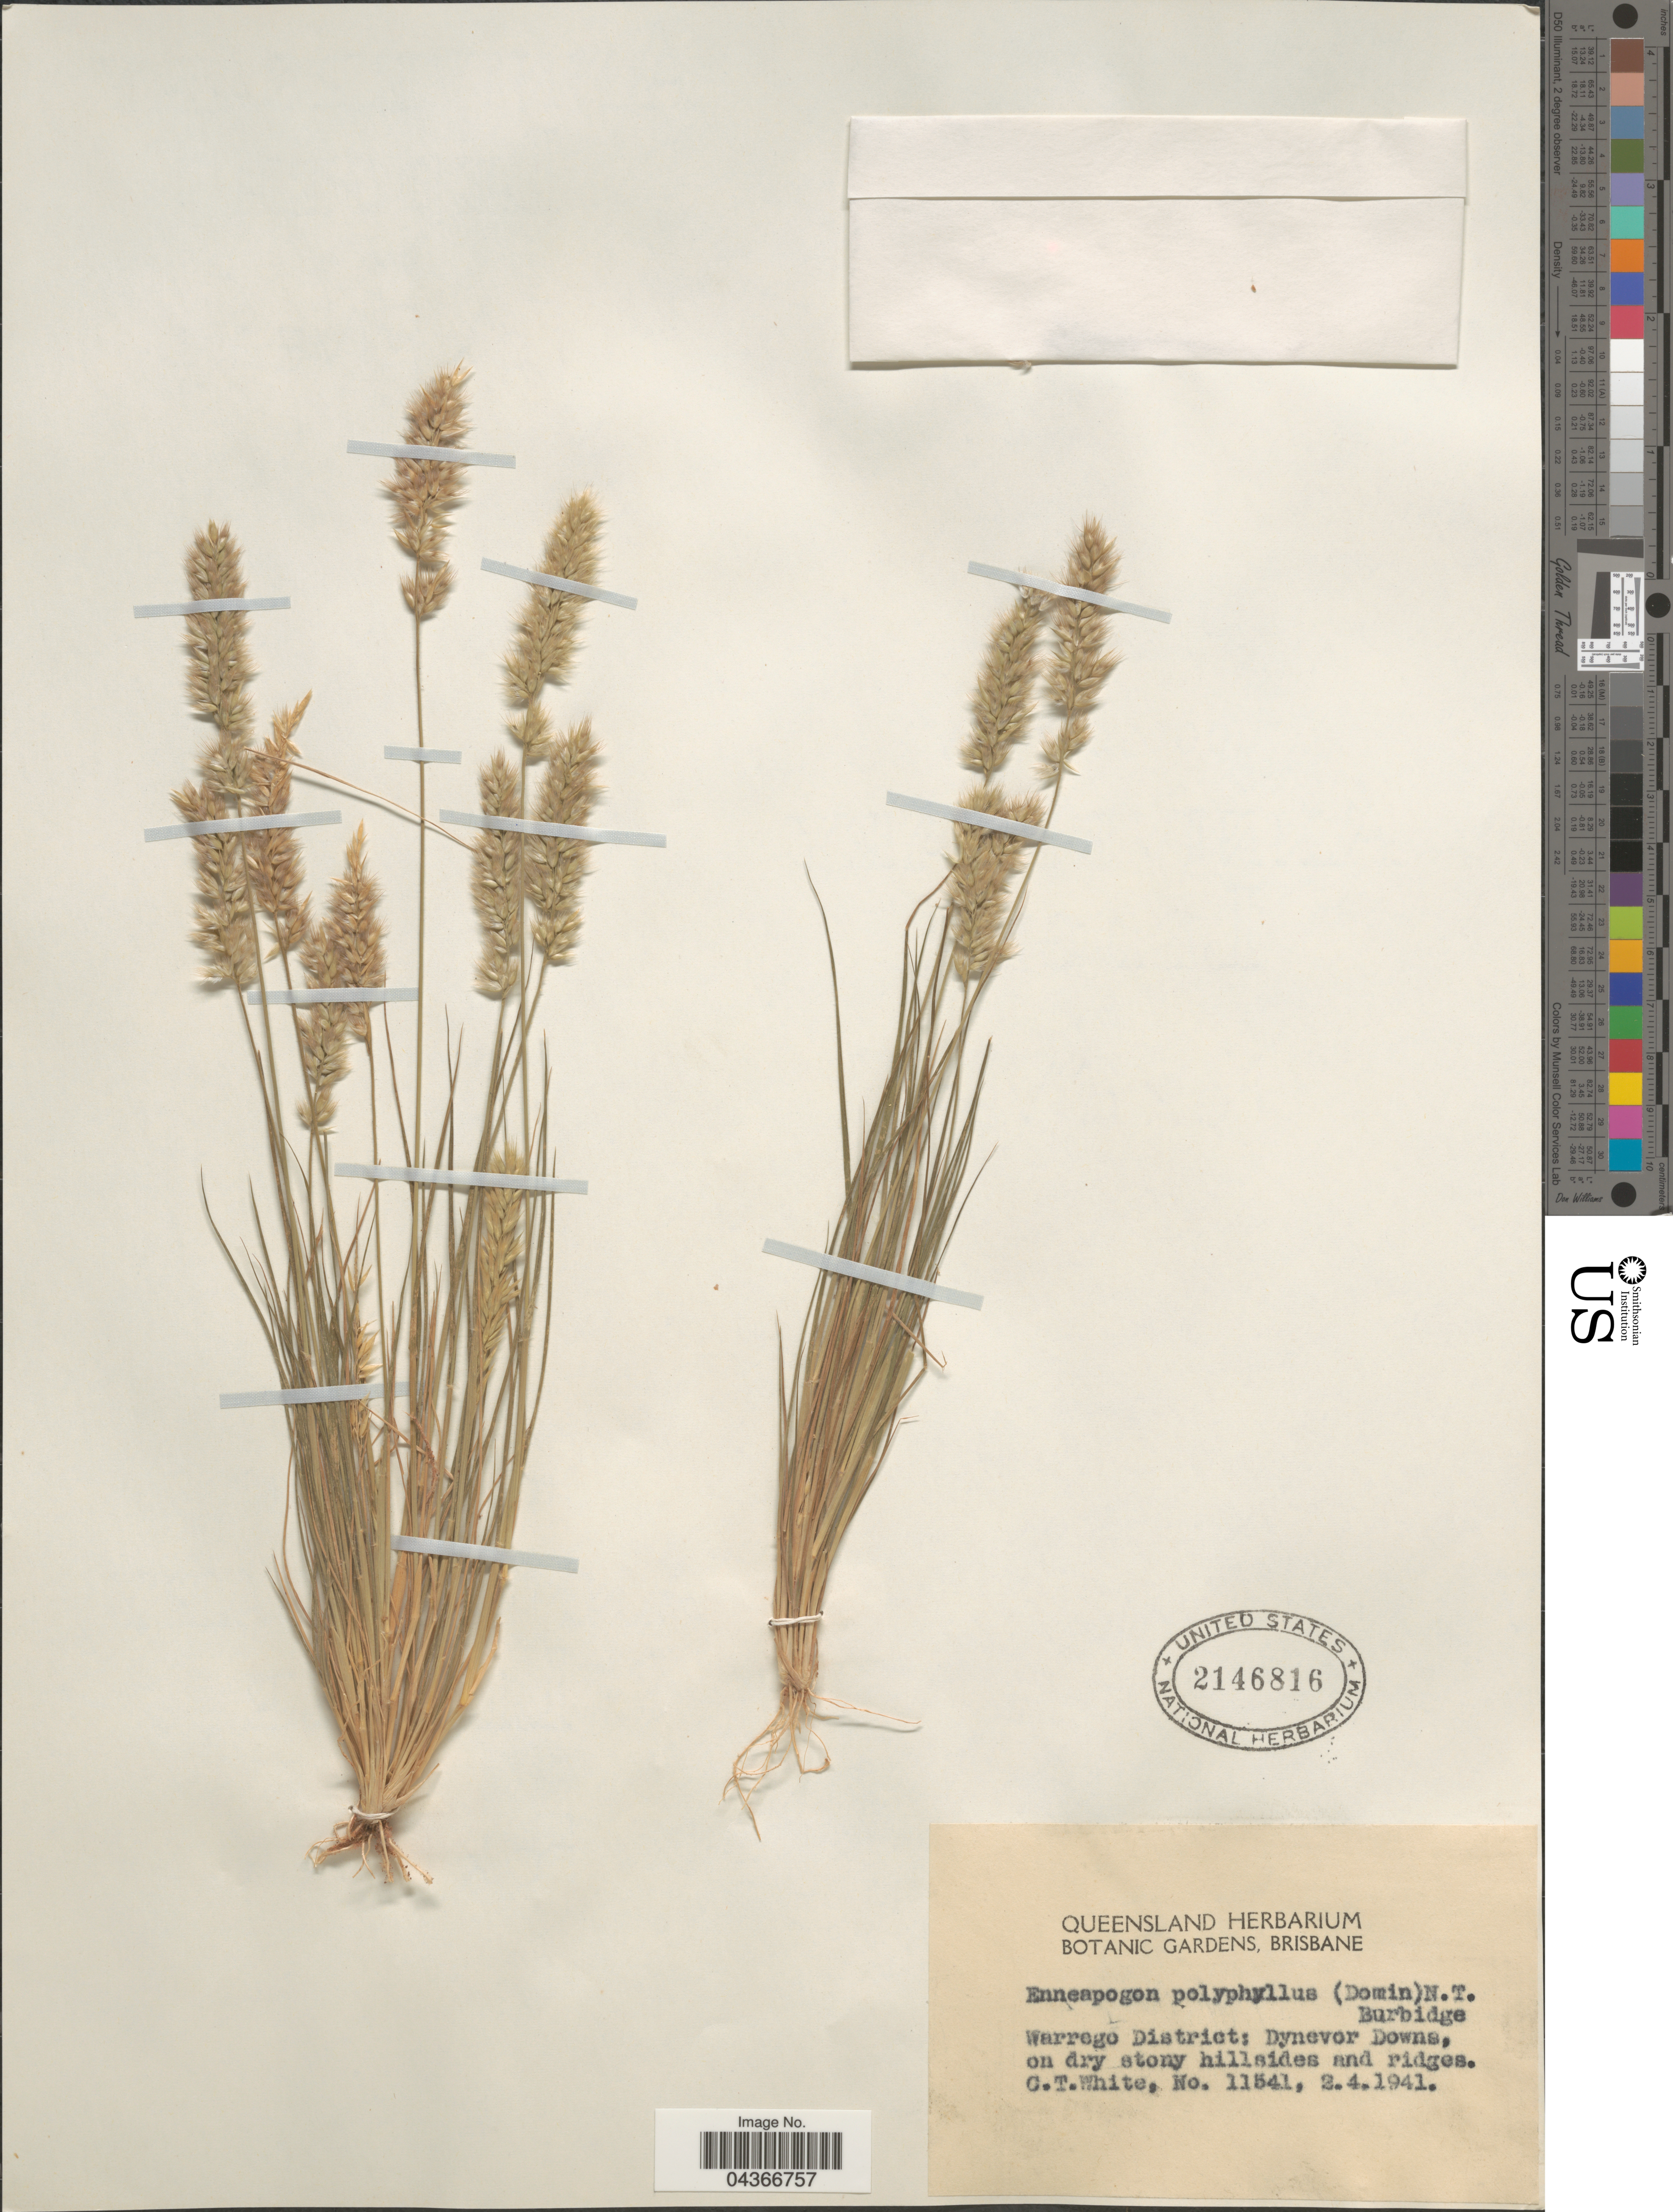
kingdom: Plantae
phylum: Tracheophyta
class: Liliopsida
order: Poales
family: Poaceae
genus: Enneapogon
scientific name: Enneapogon polyphyllus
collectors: C. T. White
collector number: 11541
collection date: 1941-04-02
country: Australia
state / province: Queensland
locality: Warrego District: Dynevor Downs.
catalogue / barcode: US 2146816